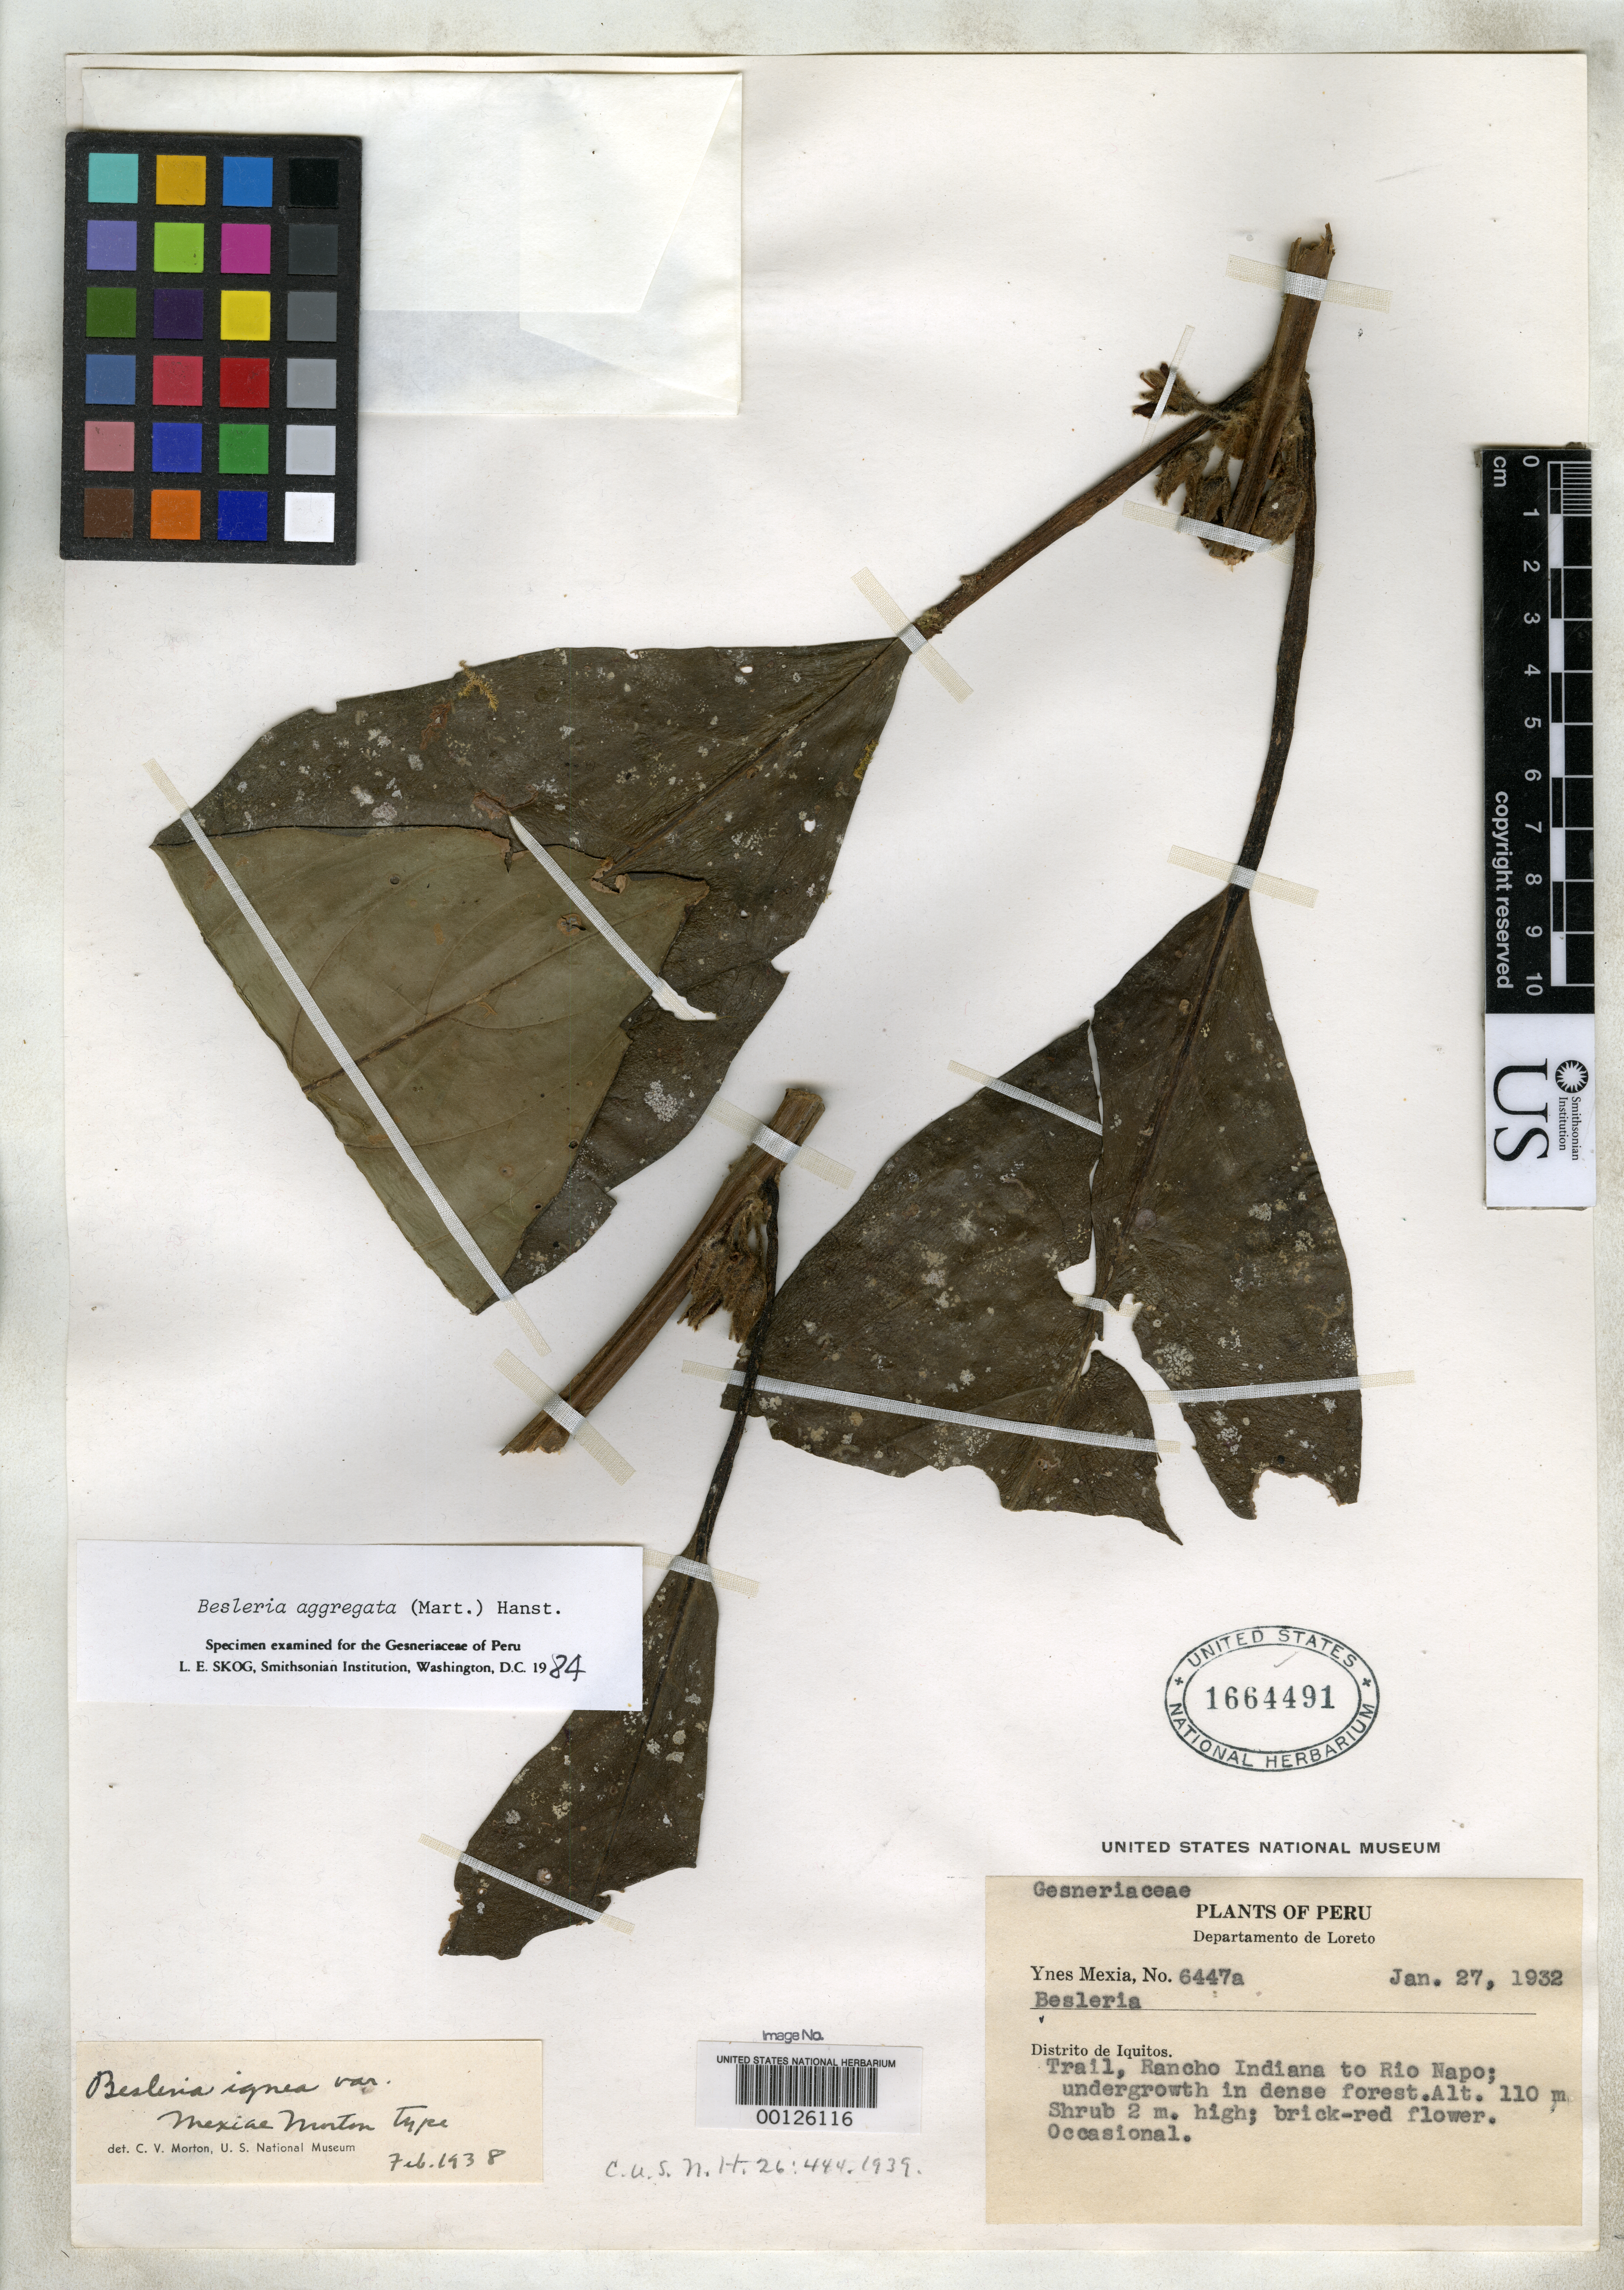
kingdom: Plantae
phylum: Tracheophyta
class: Magnoliopsida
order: Lamiales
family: Gesneriaceae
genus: Besleria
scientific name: Besleria ignea var. mexiae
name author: C.V. Morton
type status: Holotype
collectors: Y. Mexia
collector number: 6447 a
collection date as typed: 27 Jan 1932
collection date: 1932-01-27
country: Peru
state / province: Loreto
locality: Trail from Rancho Indiana to Rio Napo.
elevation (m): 110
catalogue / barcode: US 1664491